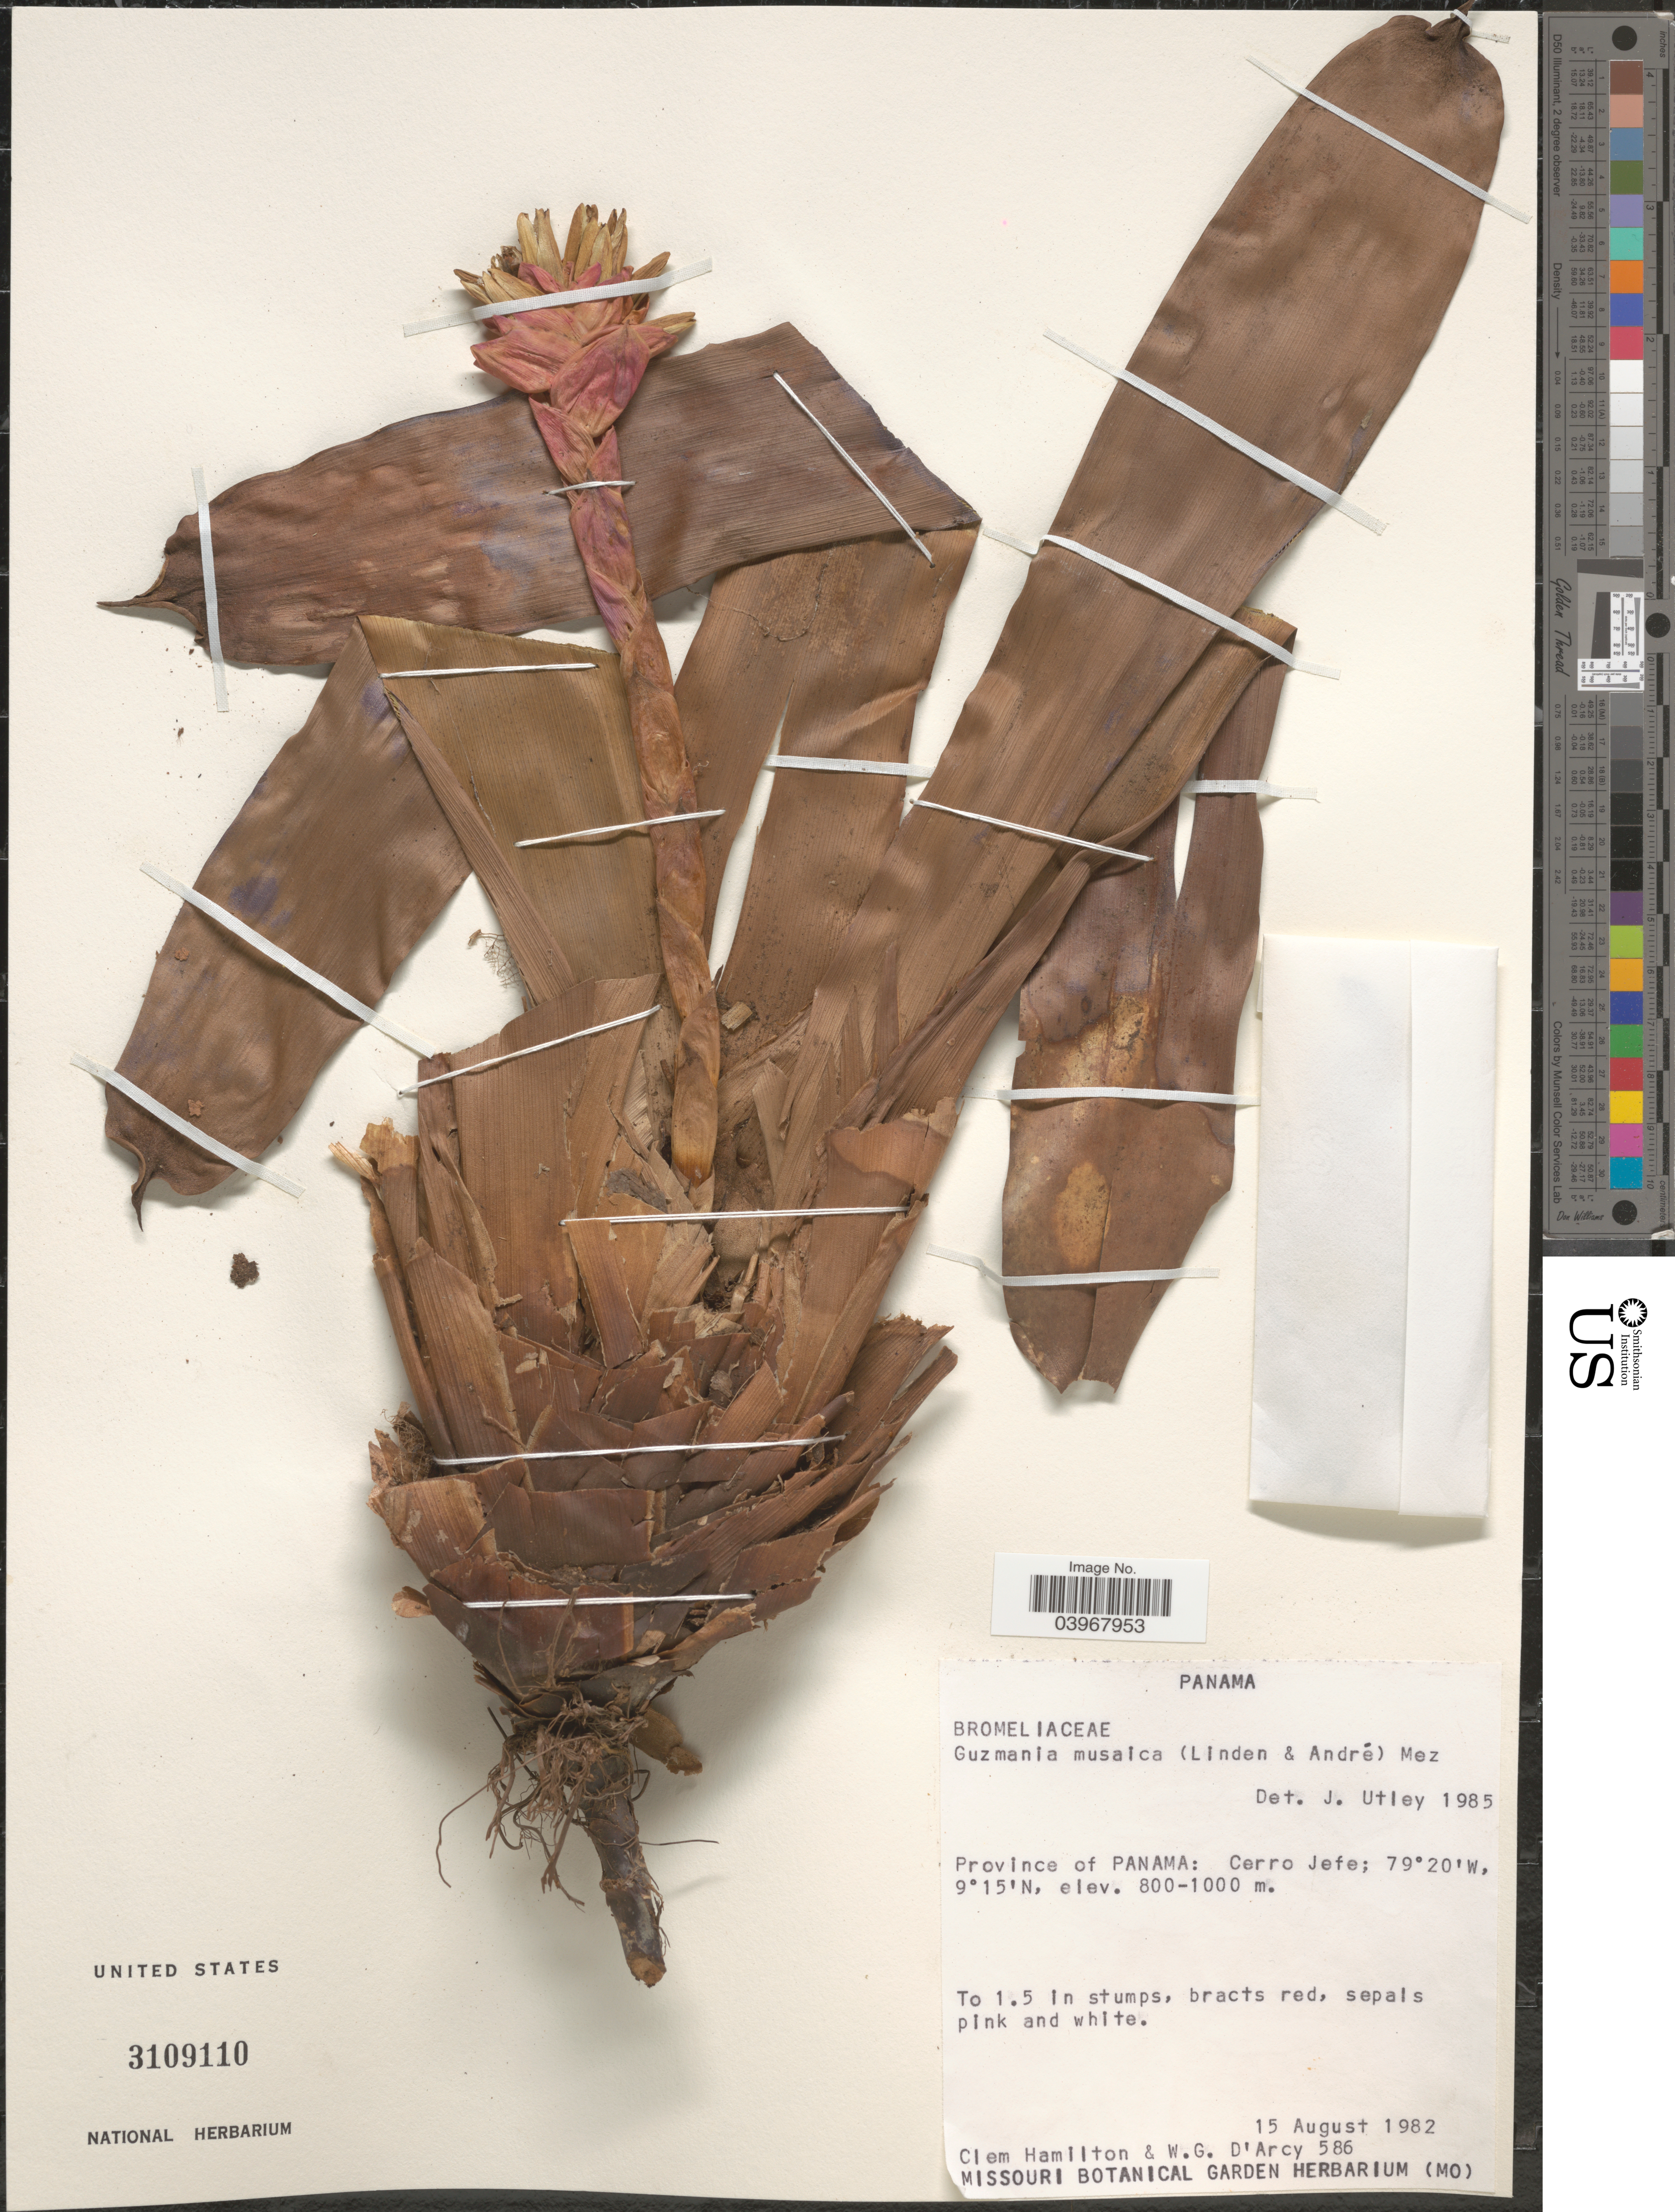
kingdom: Plantae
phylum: Tracheophyta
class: Liliopsida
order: Poales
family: Bromeliaceae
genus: Guzmania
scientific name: Guzmania musaica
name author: (Linden & André) Mez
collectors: C. Hamilton & W. G. D'Arcy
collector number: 586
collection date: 1982-08-15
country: Panama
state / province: Panamá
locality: Cerro Jefe.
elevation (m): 800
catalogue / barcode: US 3109110